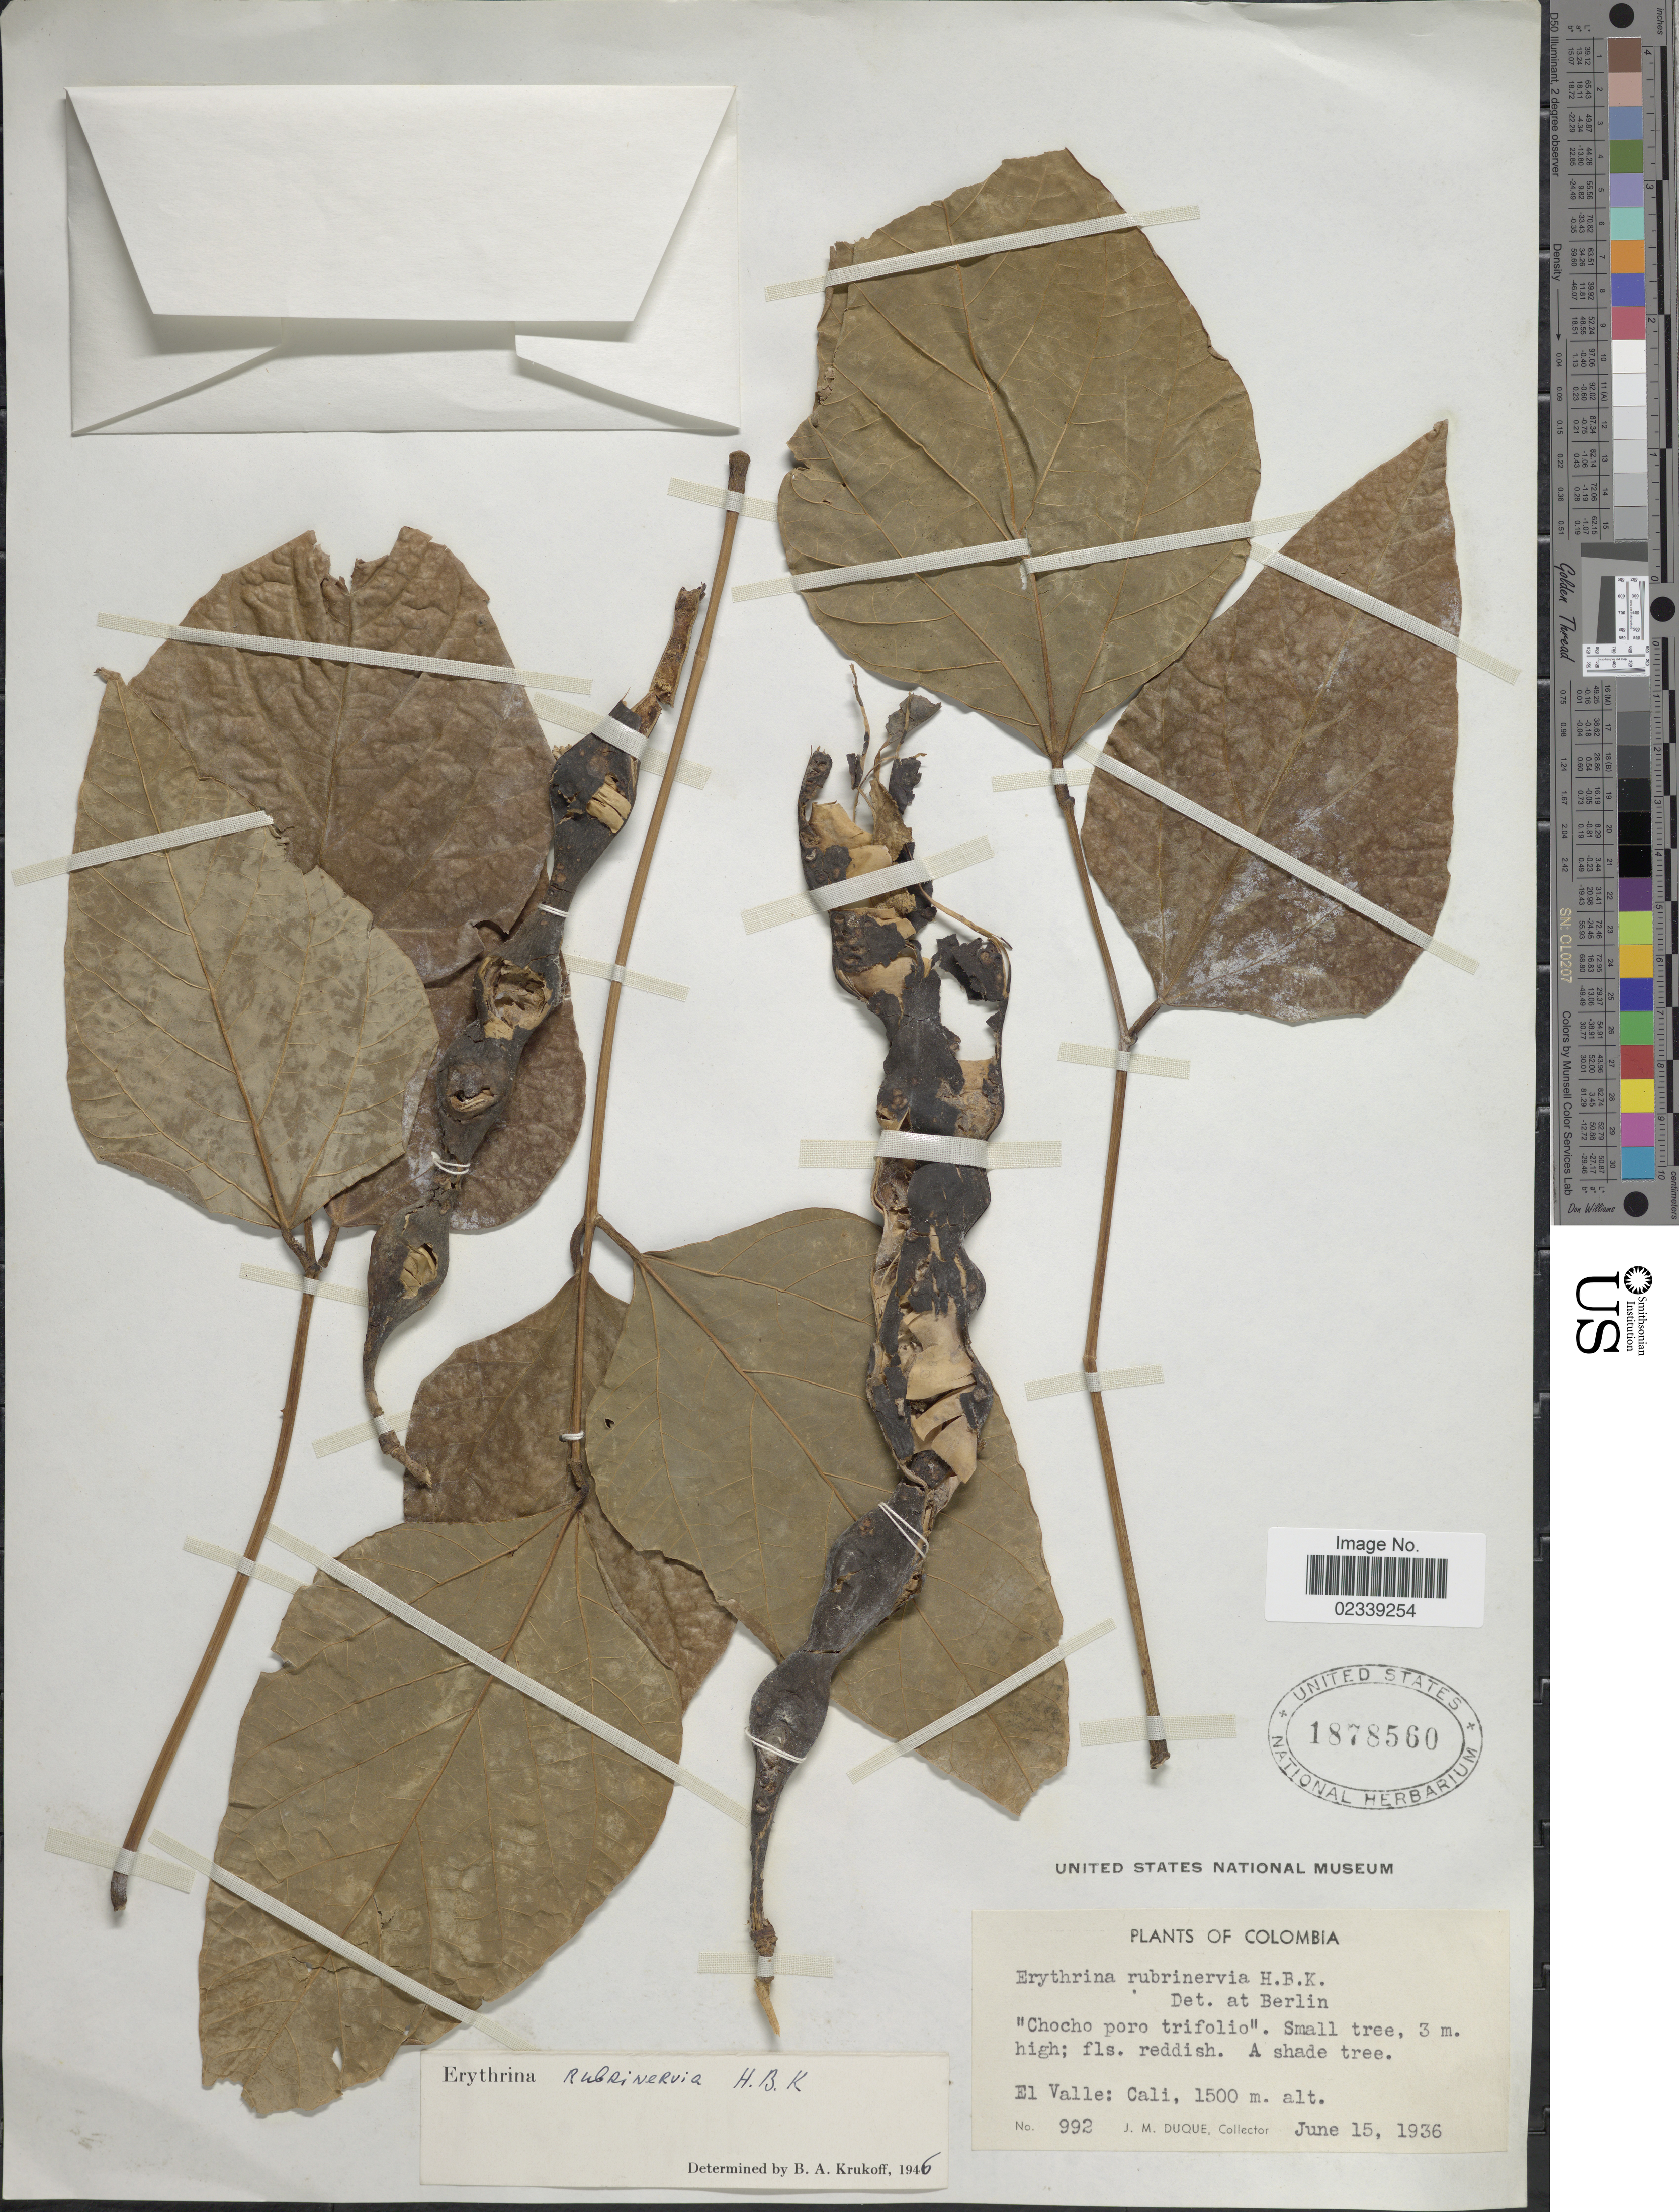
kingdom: Plantae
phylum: Tracheophyta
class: Magnoliopsida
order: Fabales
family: Fabaceae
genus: Erythrina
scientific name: Erythrina rubrinervia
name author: Kunth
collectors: J. Duque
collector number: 992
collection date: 1936-06-15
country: Colombia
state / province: Valle del Cauca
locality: El Valle, Cali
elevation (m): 1500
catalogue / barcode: US 1878560